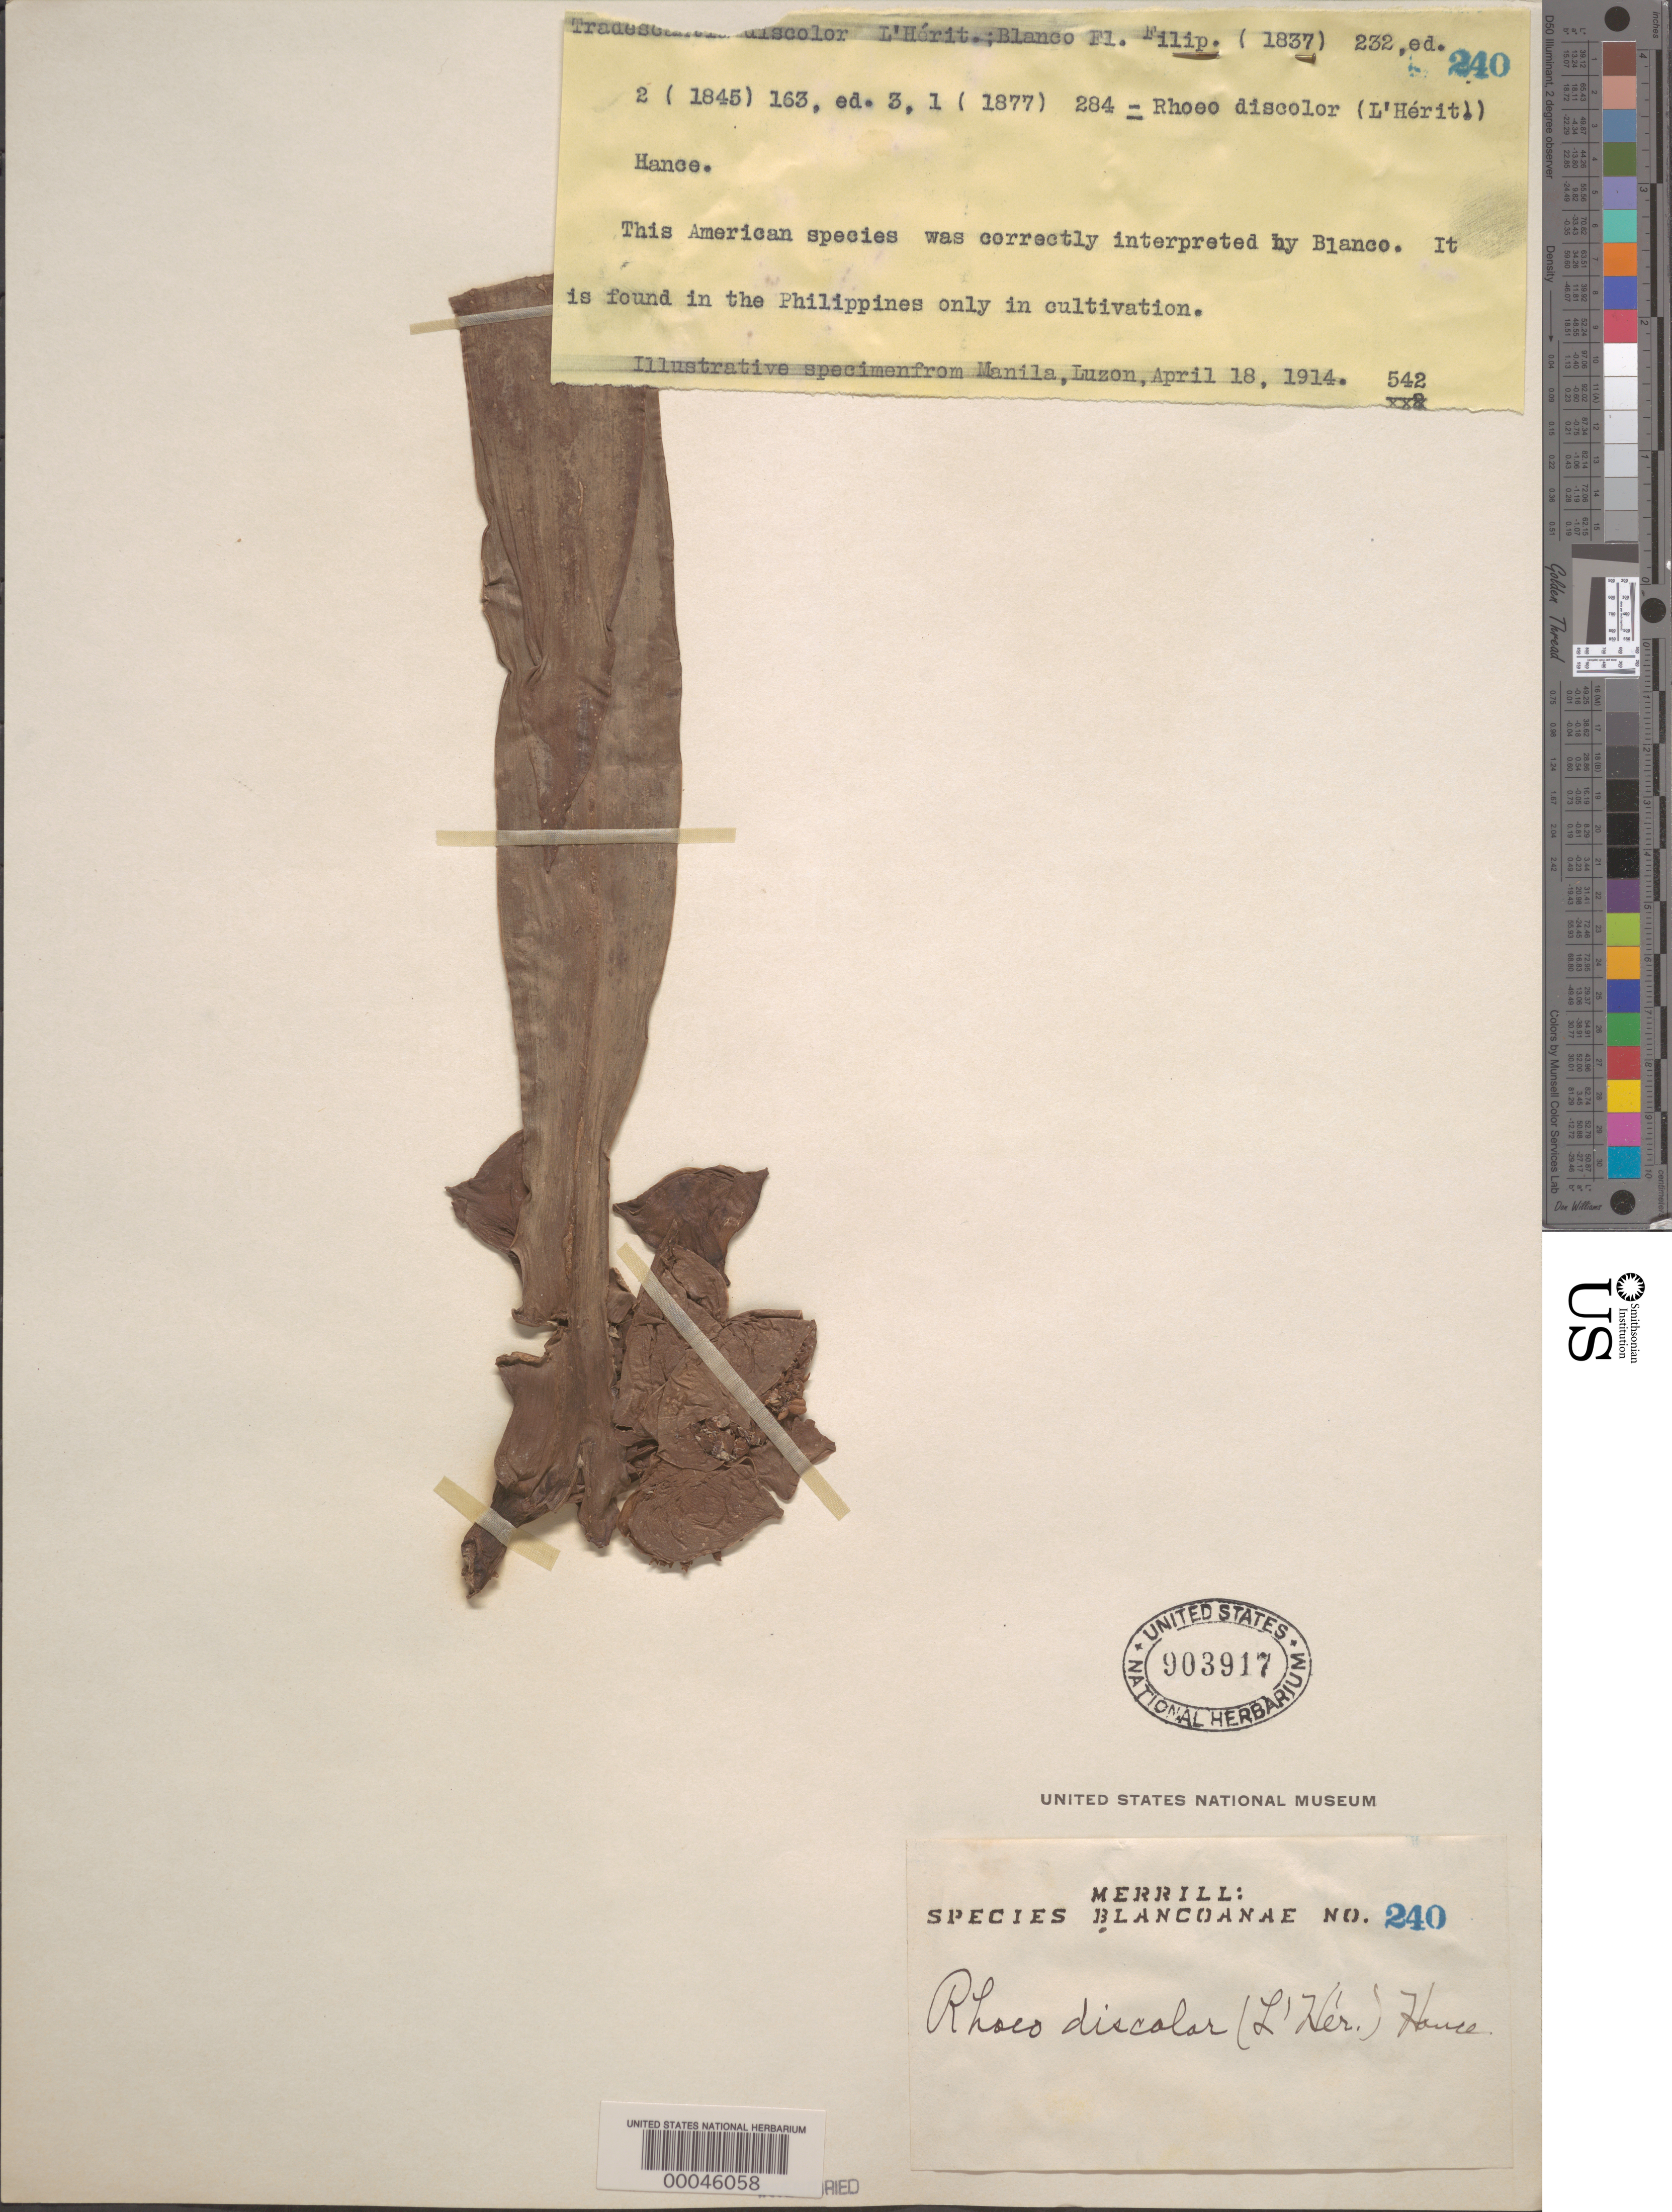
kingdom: Plantae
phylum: Tracheophyta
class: Liliopsida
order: Commelinales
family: Commelinaceae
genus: Tradescantia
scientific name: Tradescantia spathacea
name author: Sw.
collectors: E. D. Merrill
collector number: Sp. Blancoan. 0240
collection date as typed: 18 Apr 1914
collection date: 1914-04-18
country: Philippines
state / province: National Capital Region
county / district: Manila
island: Luzon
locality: Manila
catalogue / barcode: US 903917